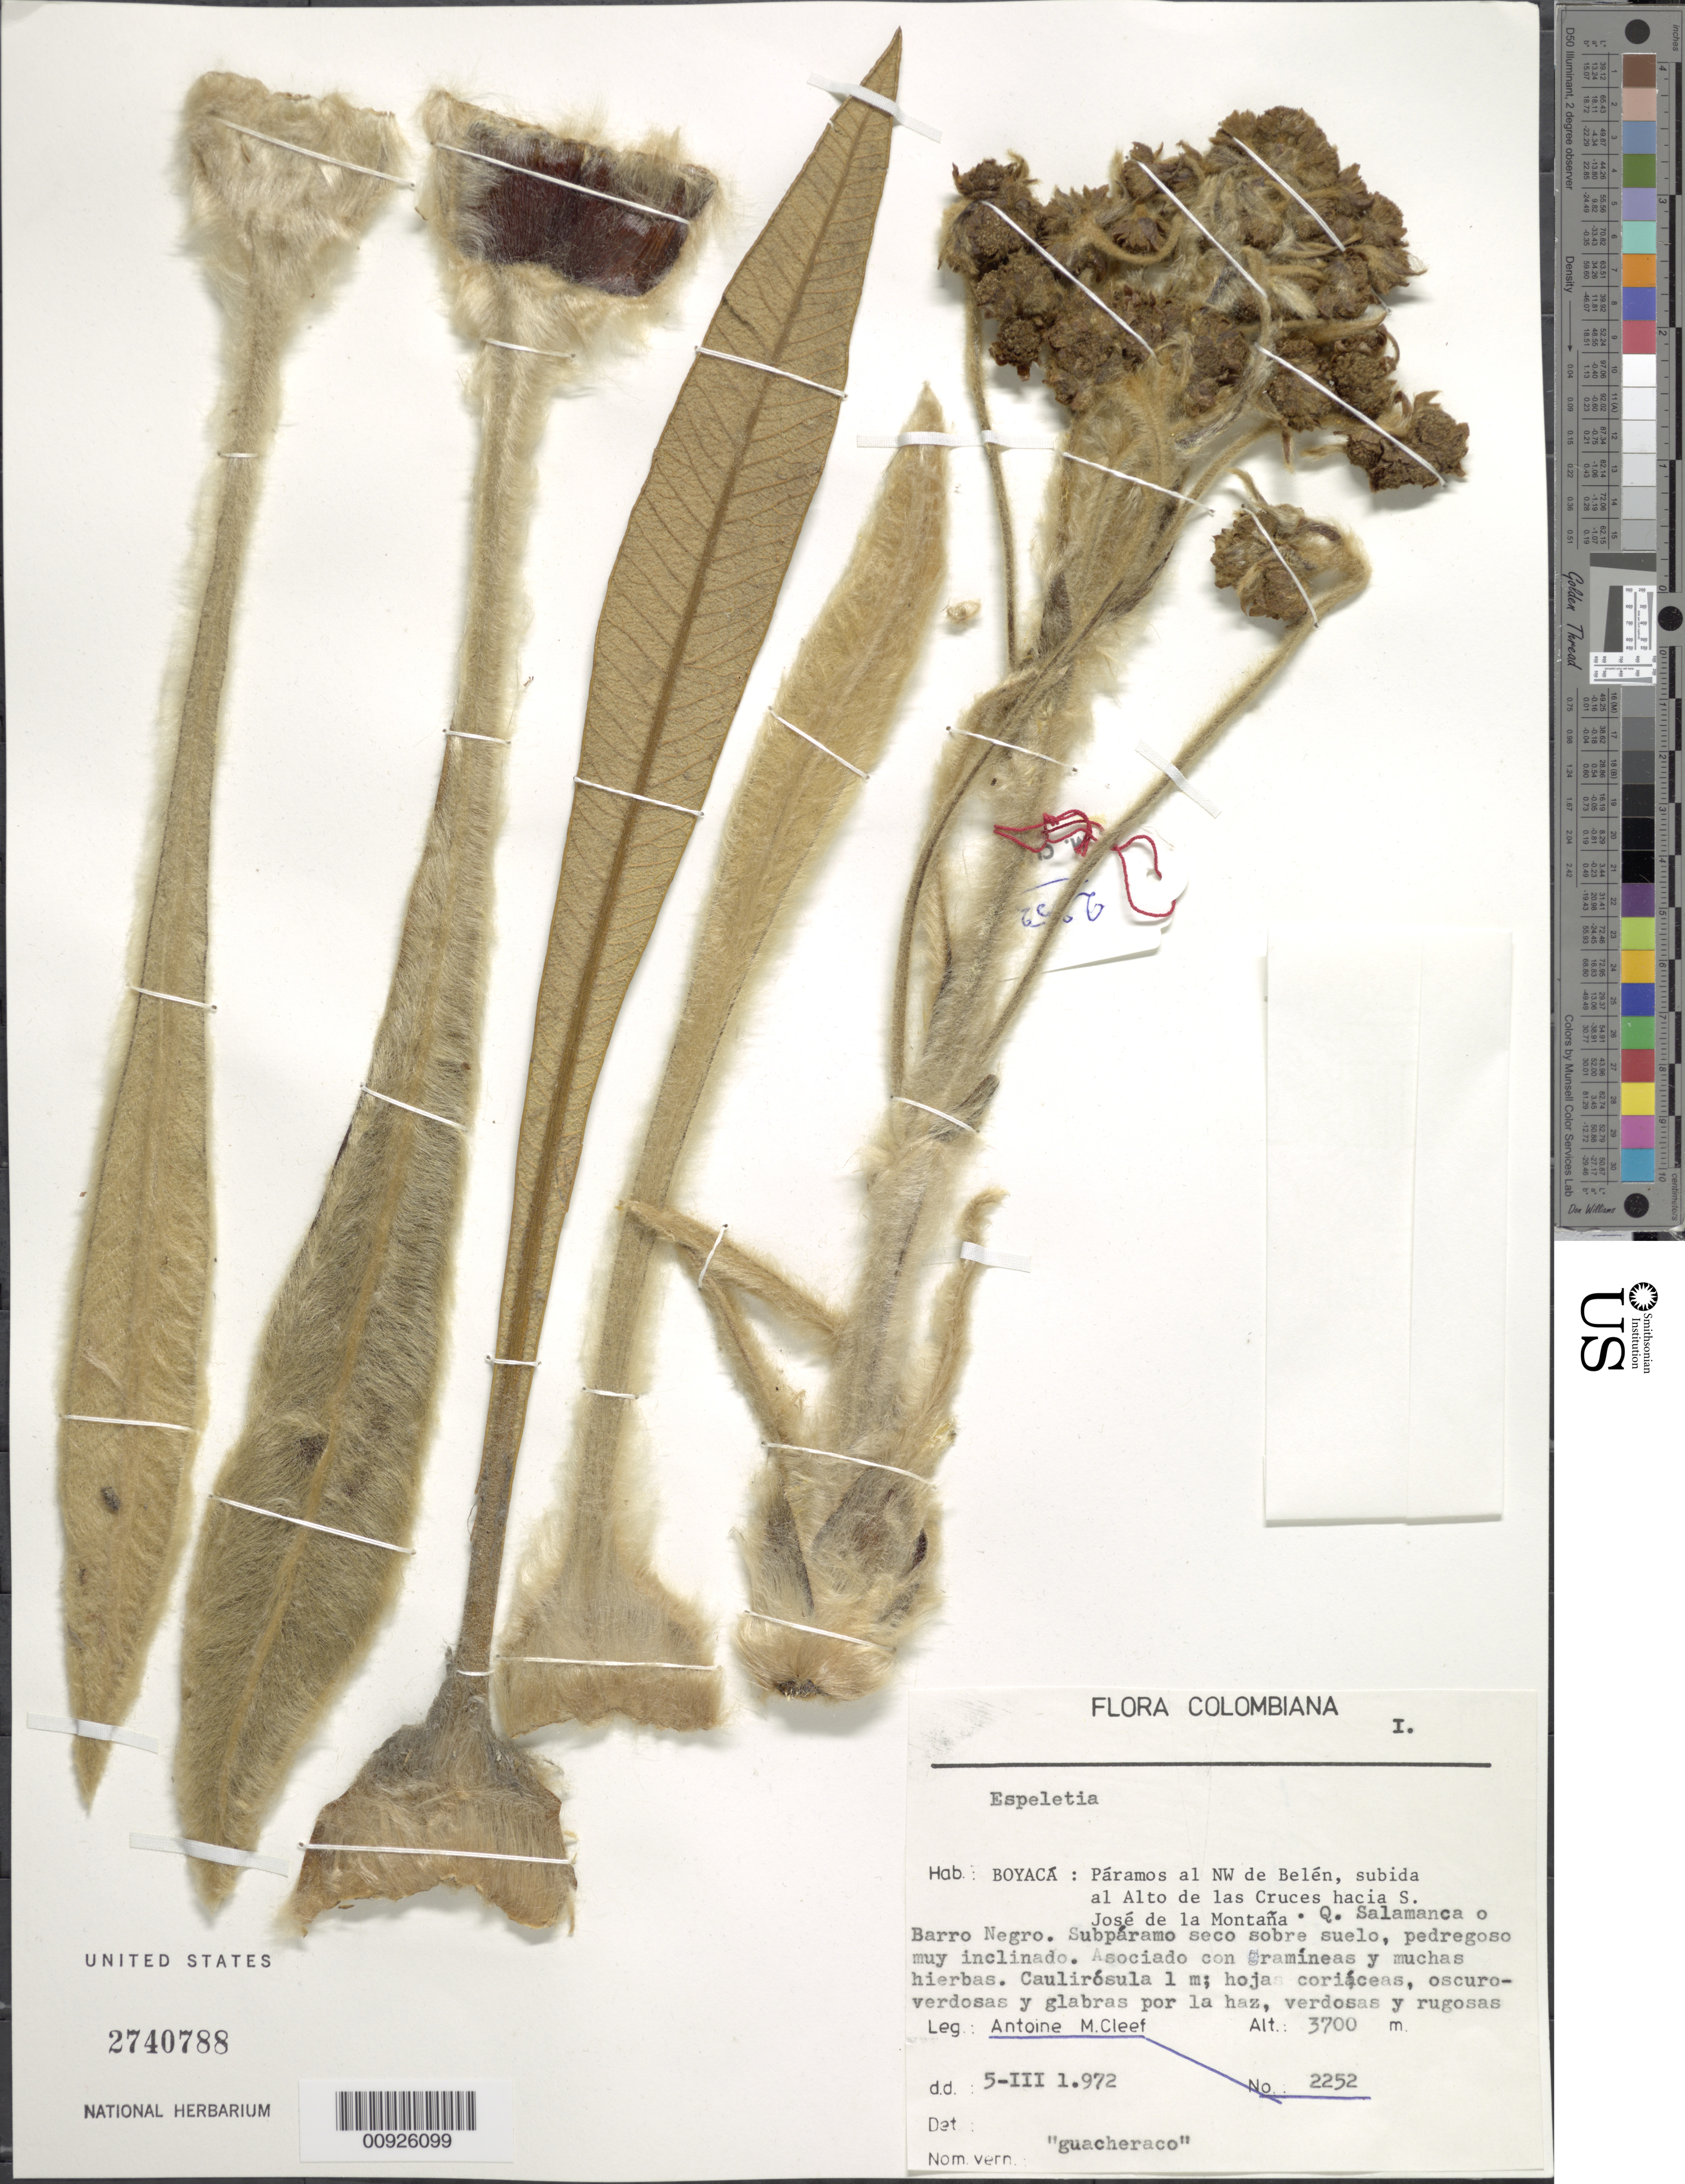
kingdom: Plantae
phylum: Tracheophyta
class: Magnoliopsida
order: Asterales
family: Asteraceae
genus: Espeletiopsis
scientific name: Espeletiopsis jimenez-quesadae var. guacharaca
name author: (S. Díaz) Cuatrec.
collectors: A. M. Cleef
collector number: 2252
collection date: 1972-03-05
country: Colombia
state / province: Boyacá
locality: Boyacá: Paramaos al NW de Belen, subida al Alto de las Cruces hacia S. Jose de la Montana. Q. Salamanca o Barro Negro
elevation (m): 3700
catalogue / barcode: US 2740788